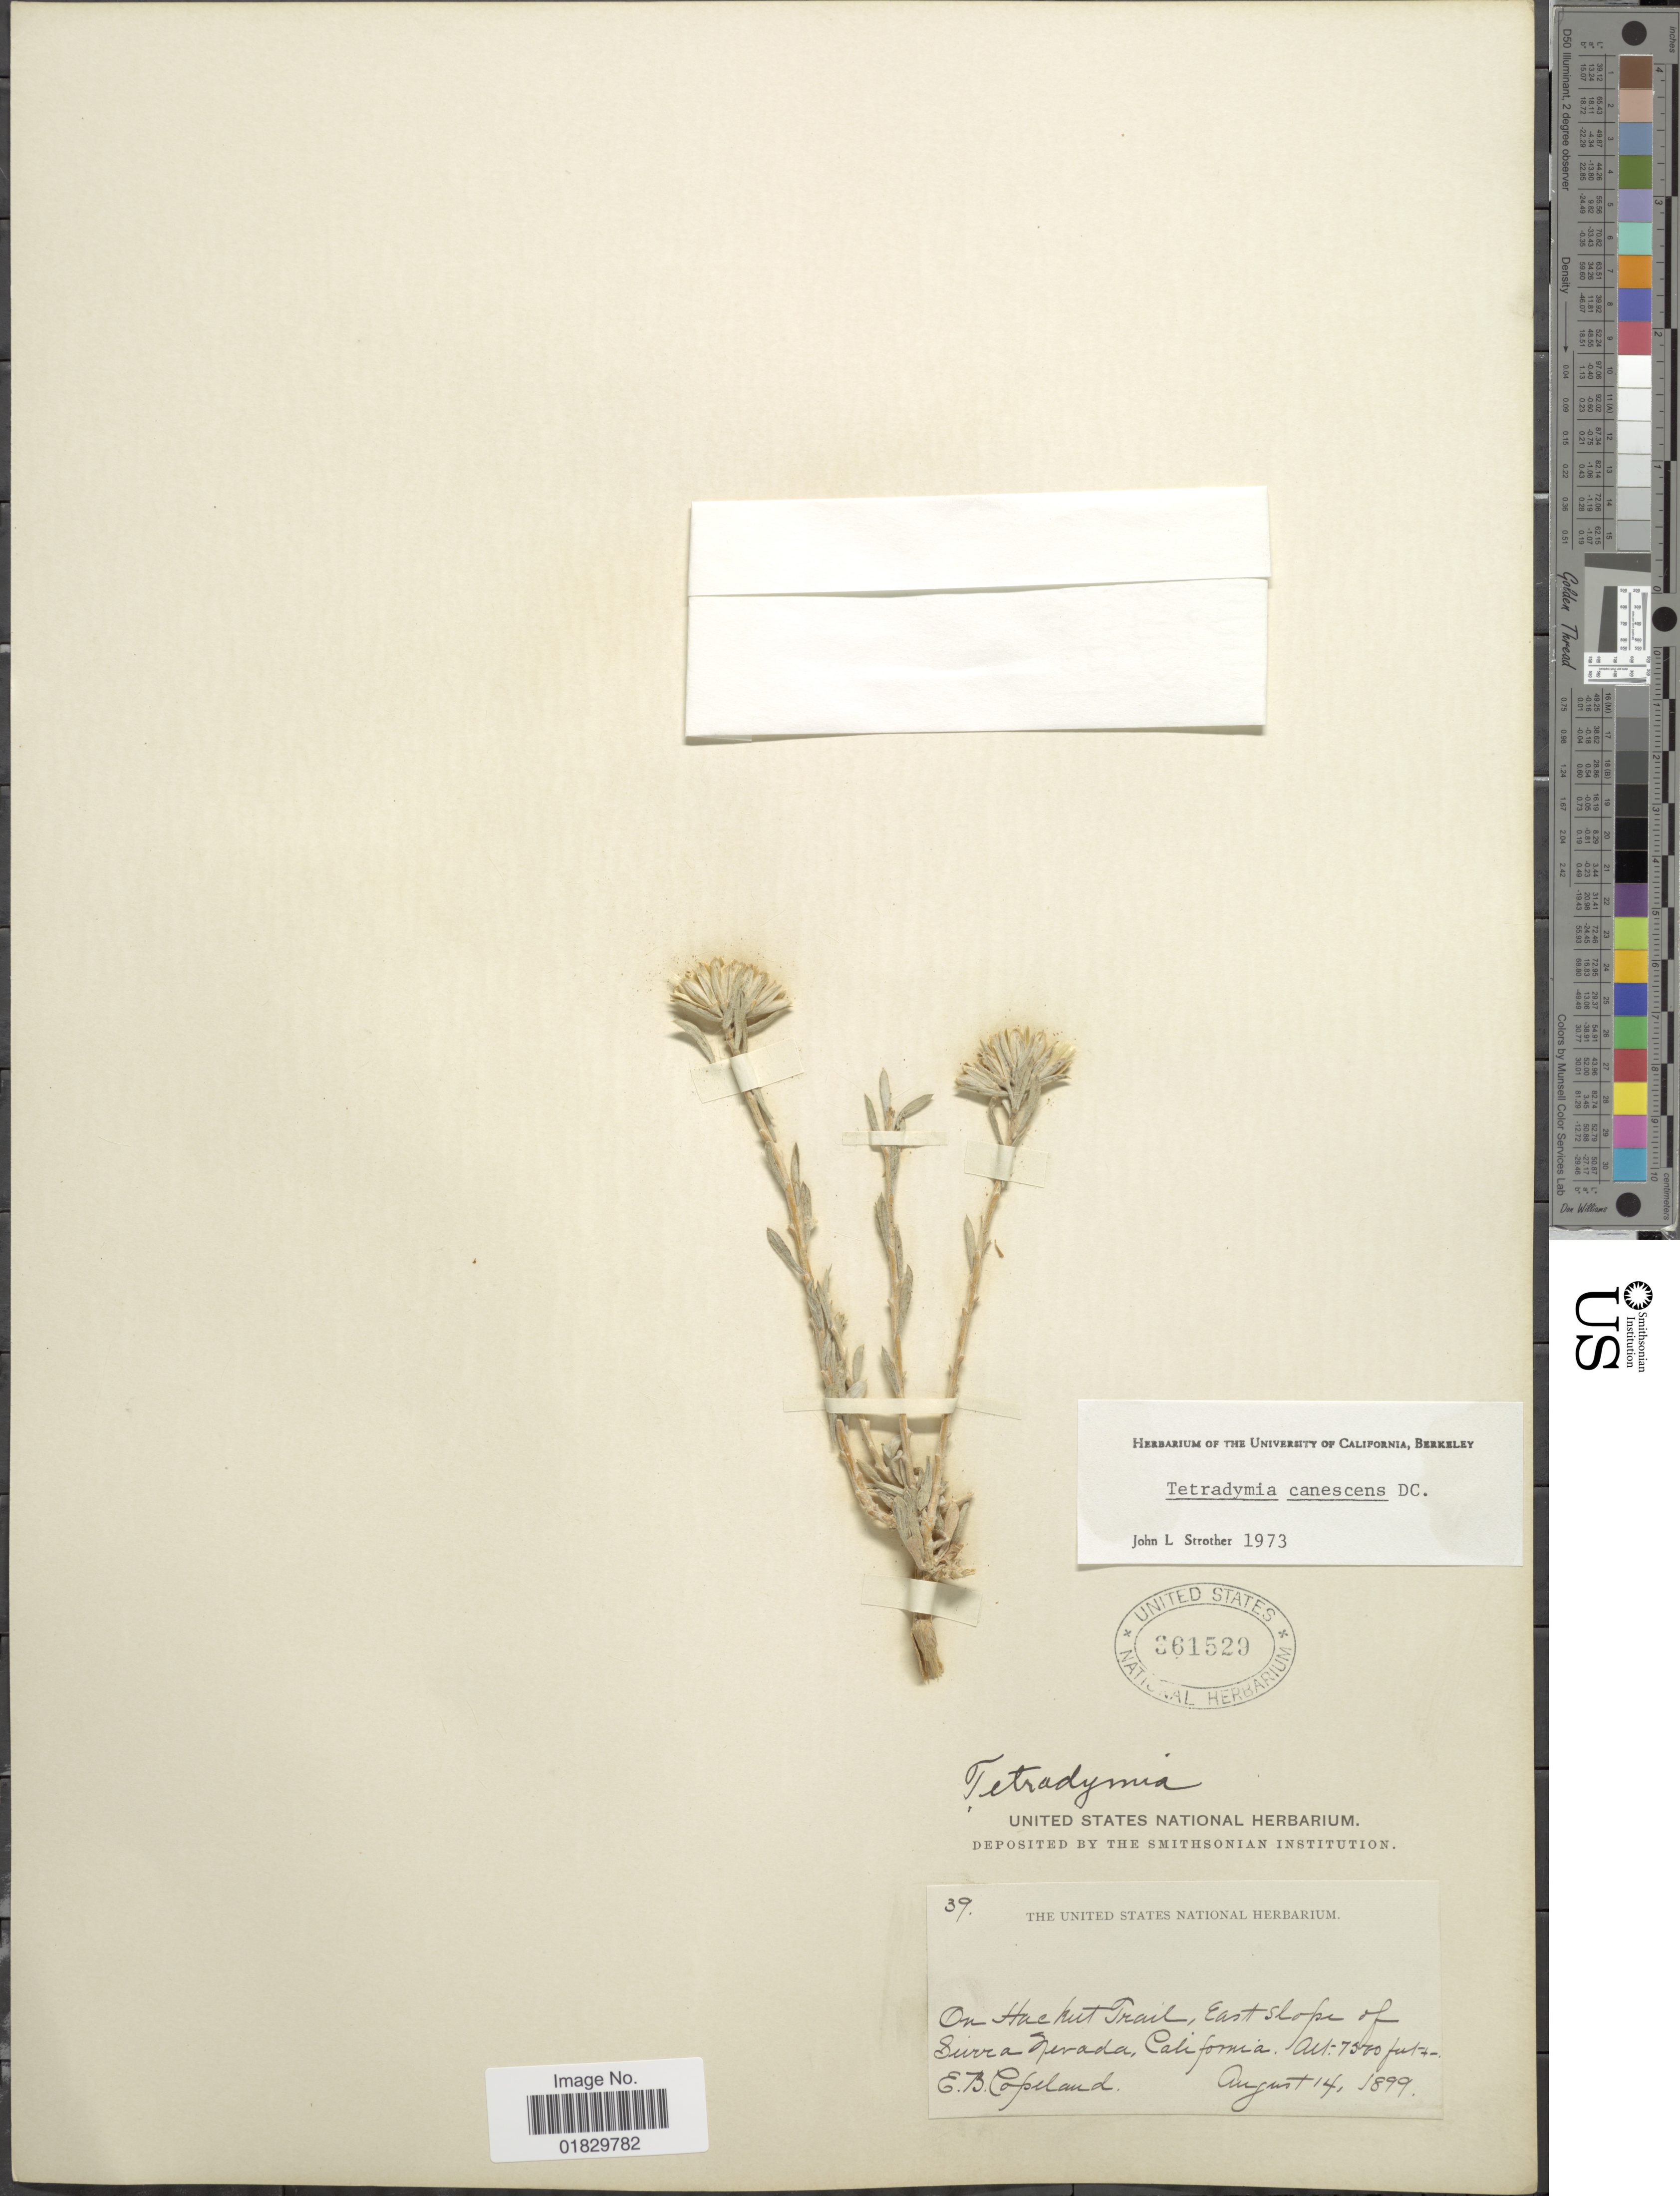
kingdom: Plantae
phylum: Tracheophyta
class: Magnoliopsida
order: Asterales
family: Asteraceae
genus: Tetradymia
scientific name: Tetradymia canescens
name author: DC.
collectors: E. B. Copeland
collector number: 39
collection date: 1899-08-14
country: United States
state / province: California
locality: On thicket Trail, East slope of Sierra Nevada, California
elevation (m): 2286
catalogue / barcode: US 361529